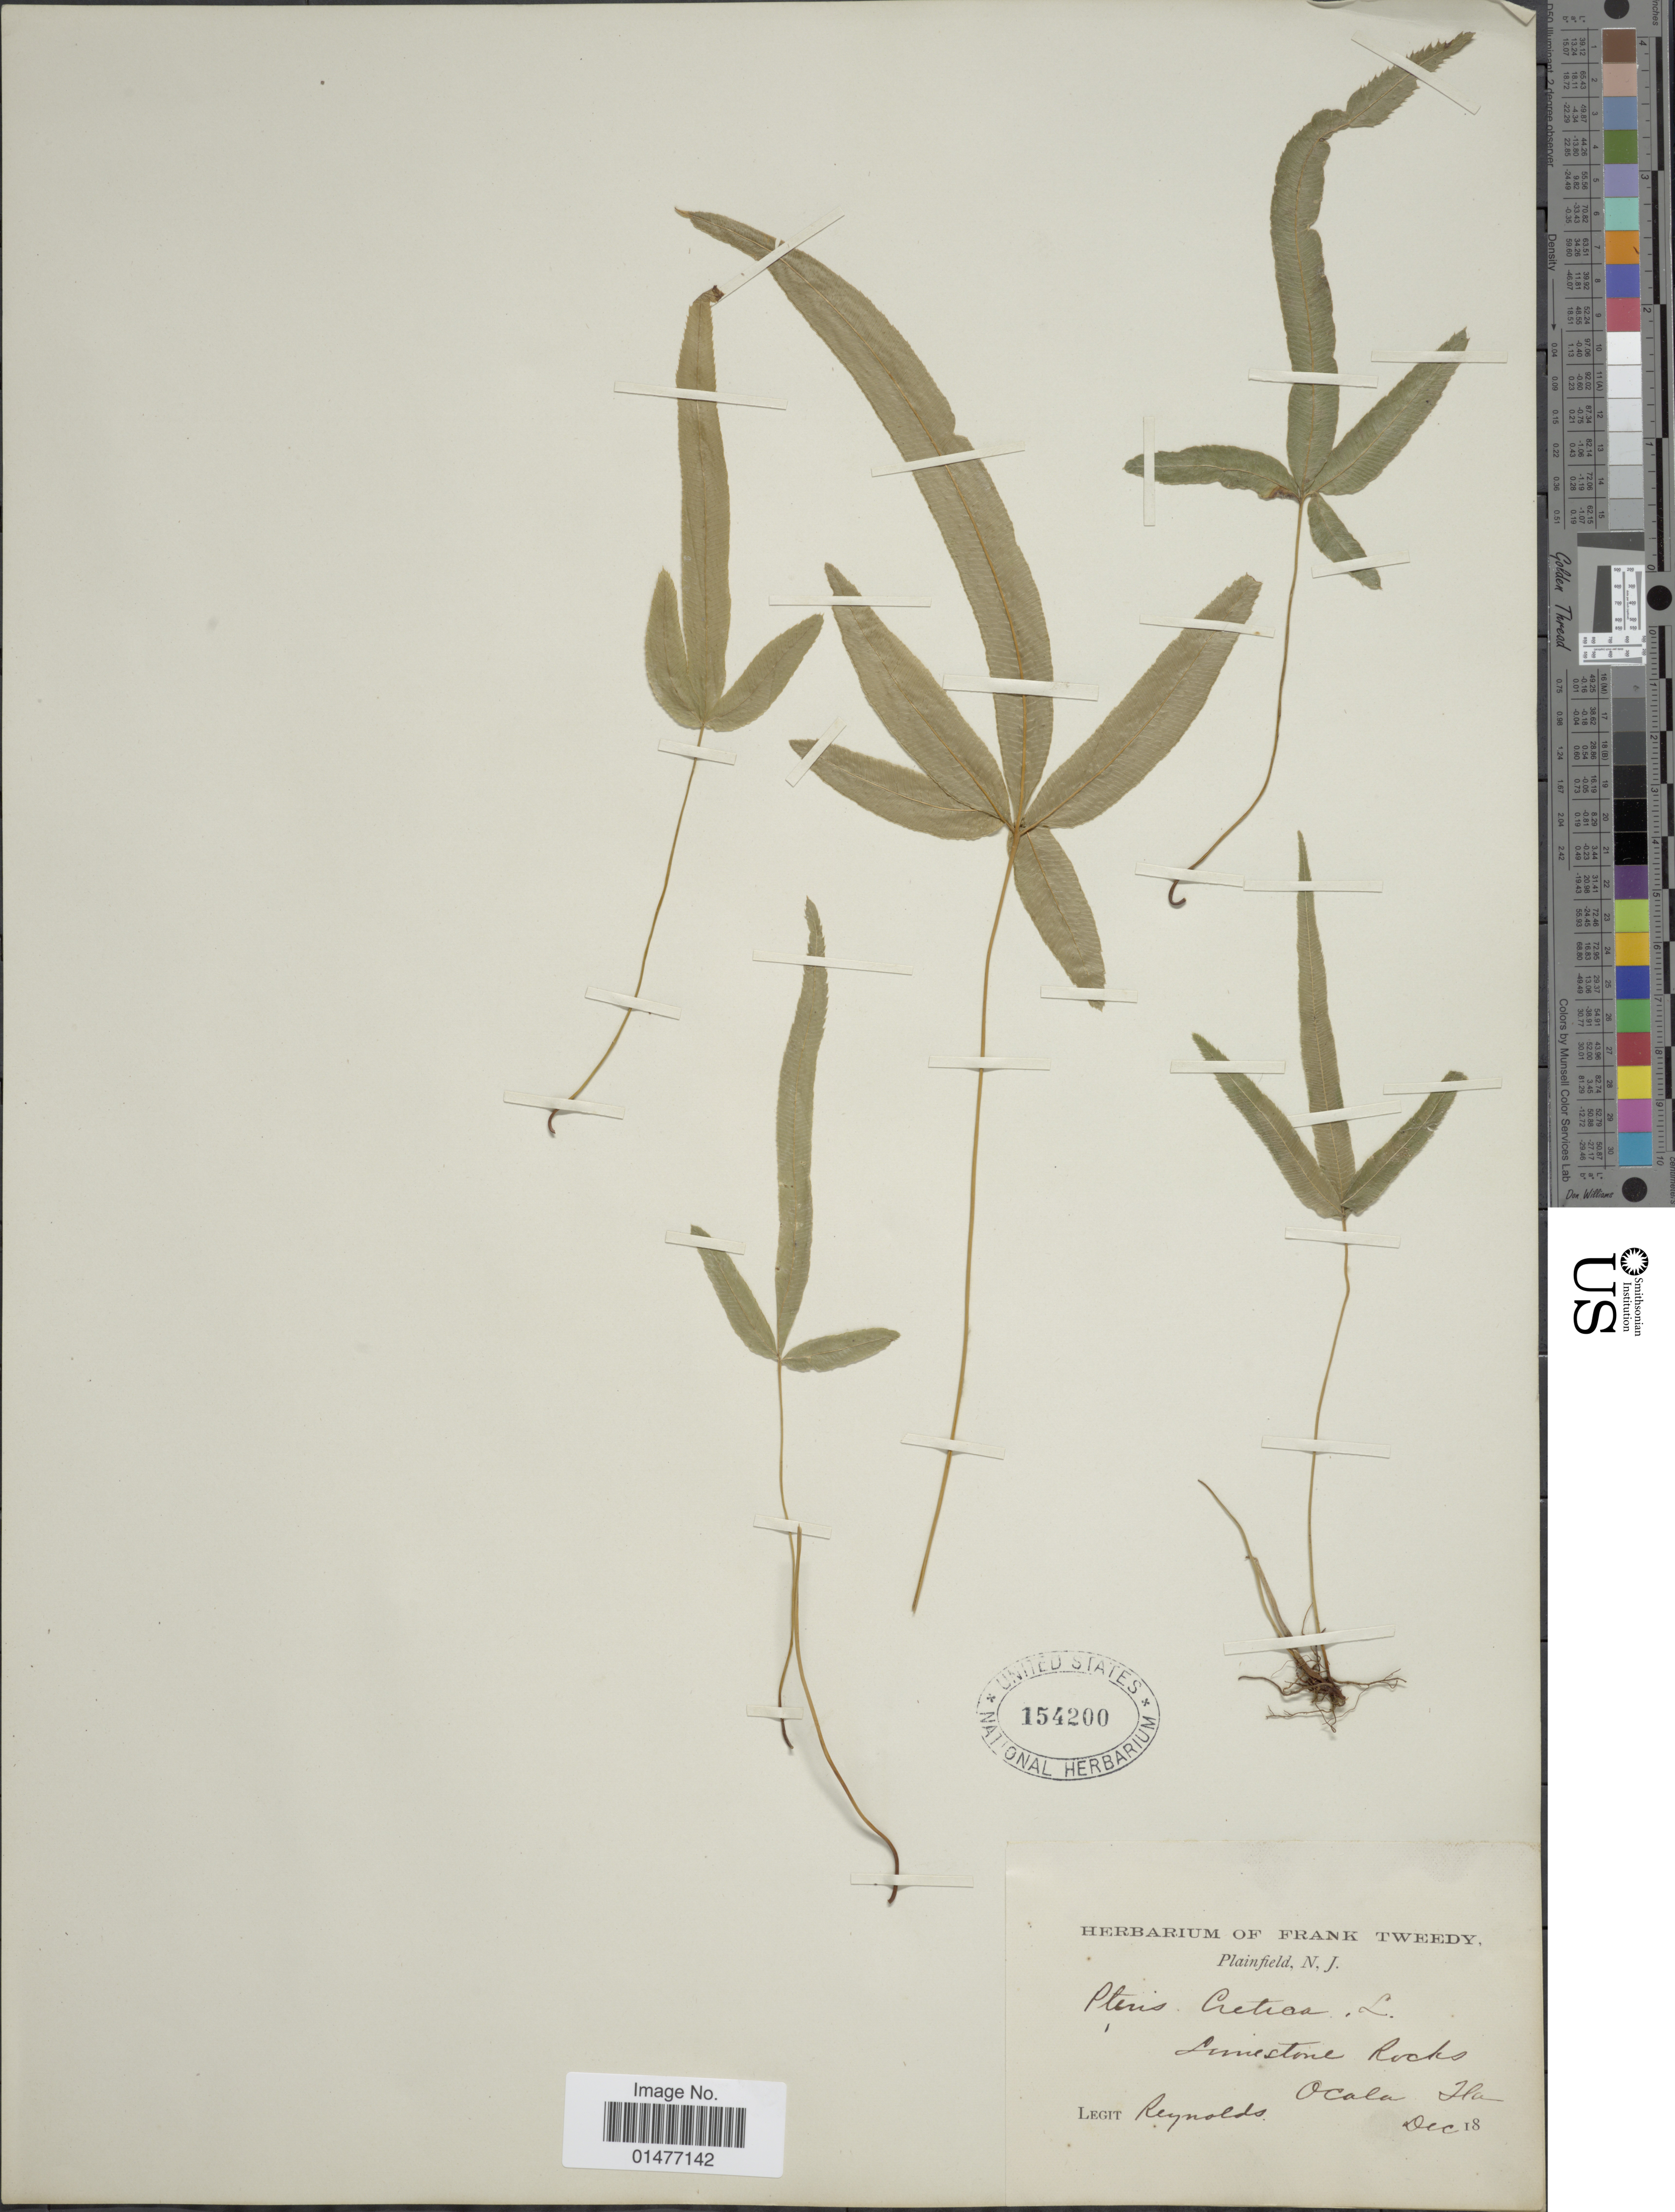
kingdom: Plantae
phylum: Tracheophyta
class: Polypodiopsida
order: Polypodiales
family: Pteridaceae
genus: Pteris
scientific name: Pteris cretica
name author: L.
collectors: -. Reynolds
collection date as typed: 18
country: United States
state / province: Florida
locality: Ocala Fla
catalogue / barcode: US 154200